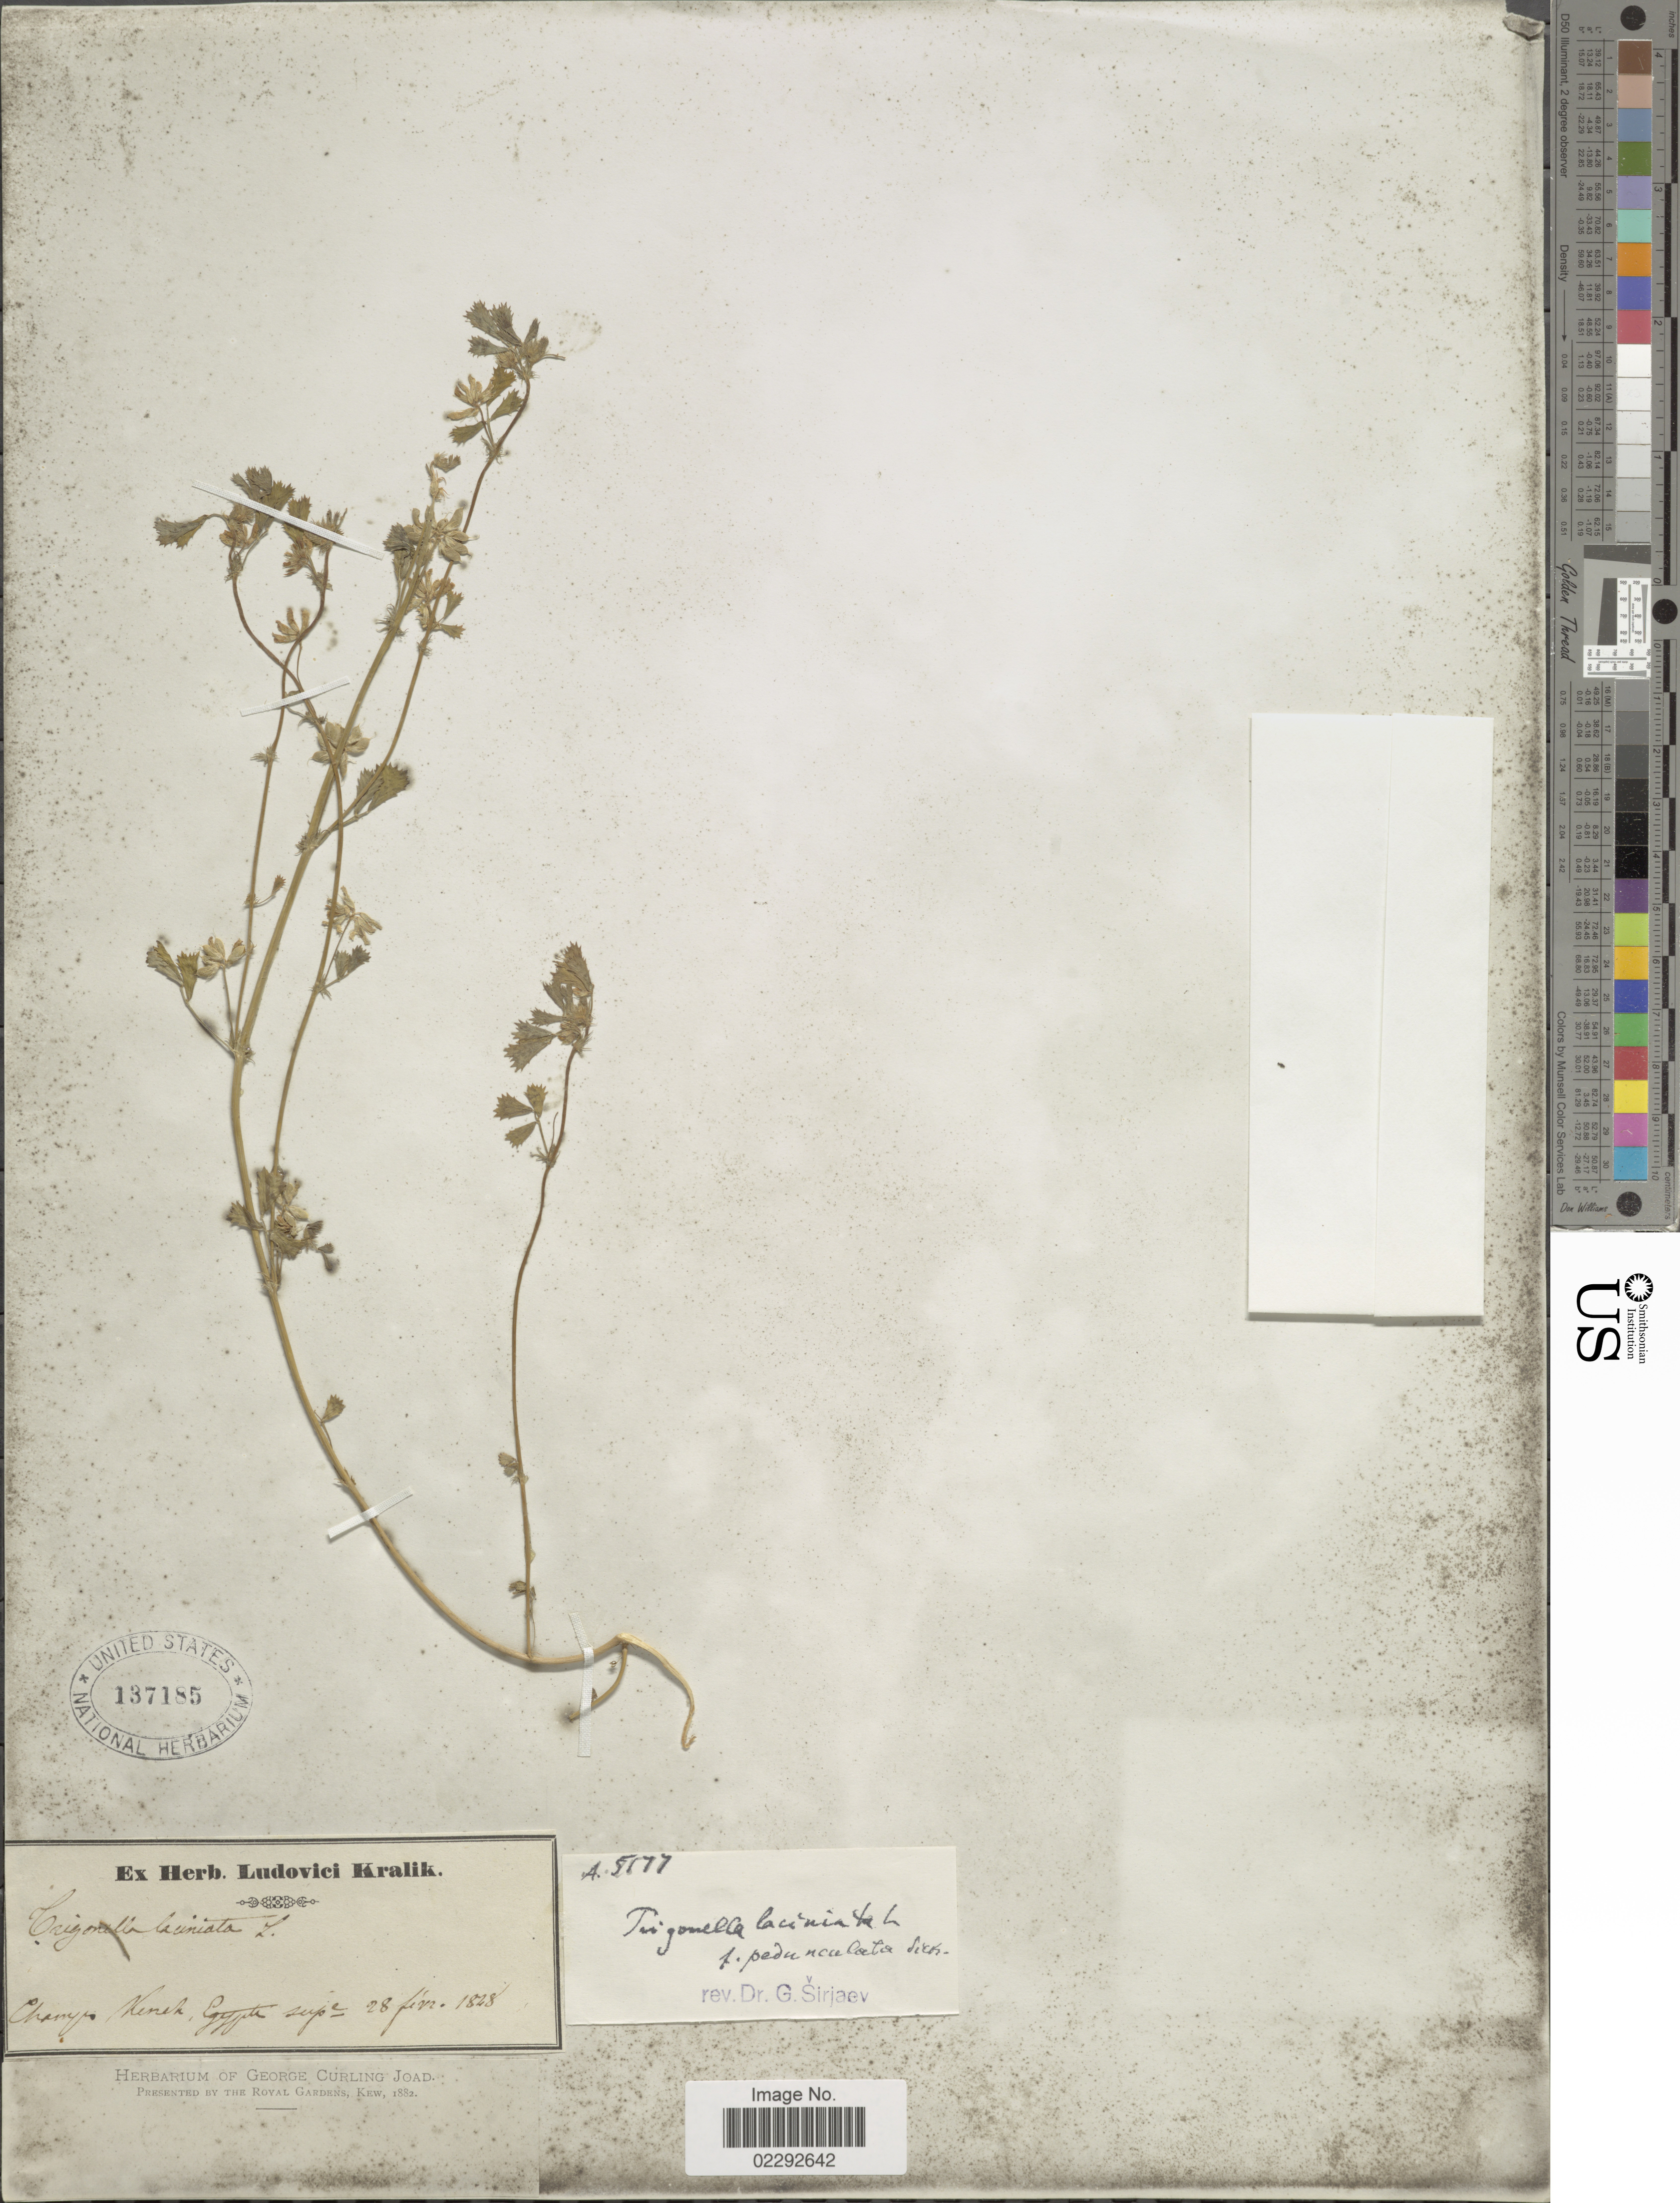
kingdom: Plantae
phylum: Tracheophyta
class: Magnoliopsida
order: Fabales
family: Fabaceae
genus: Trigonella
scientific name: Trigonella laciniata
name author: L.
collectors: ex herb. L. Kralik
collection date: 1828-02-28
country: Egypt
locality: Champs Keneh.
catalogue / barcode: US 137185